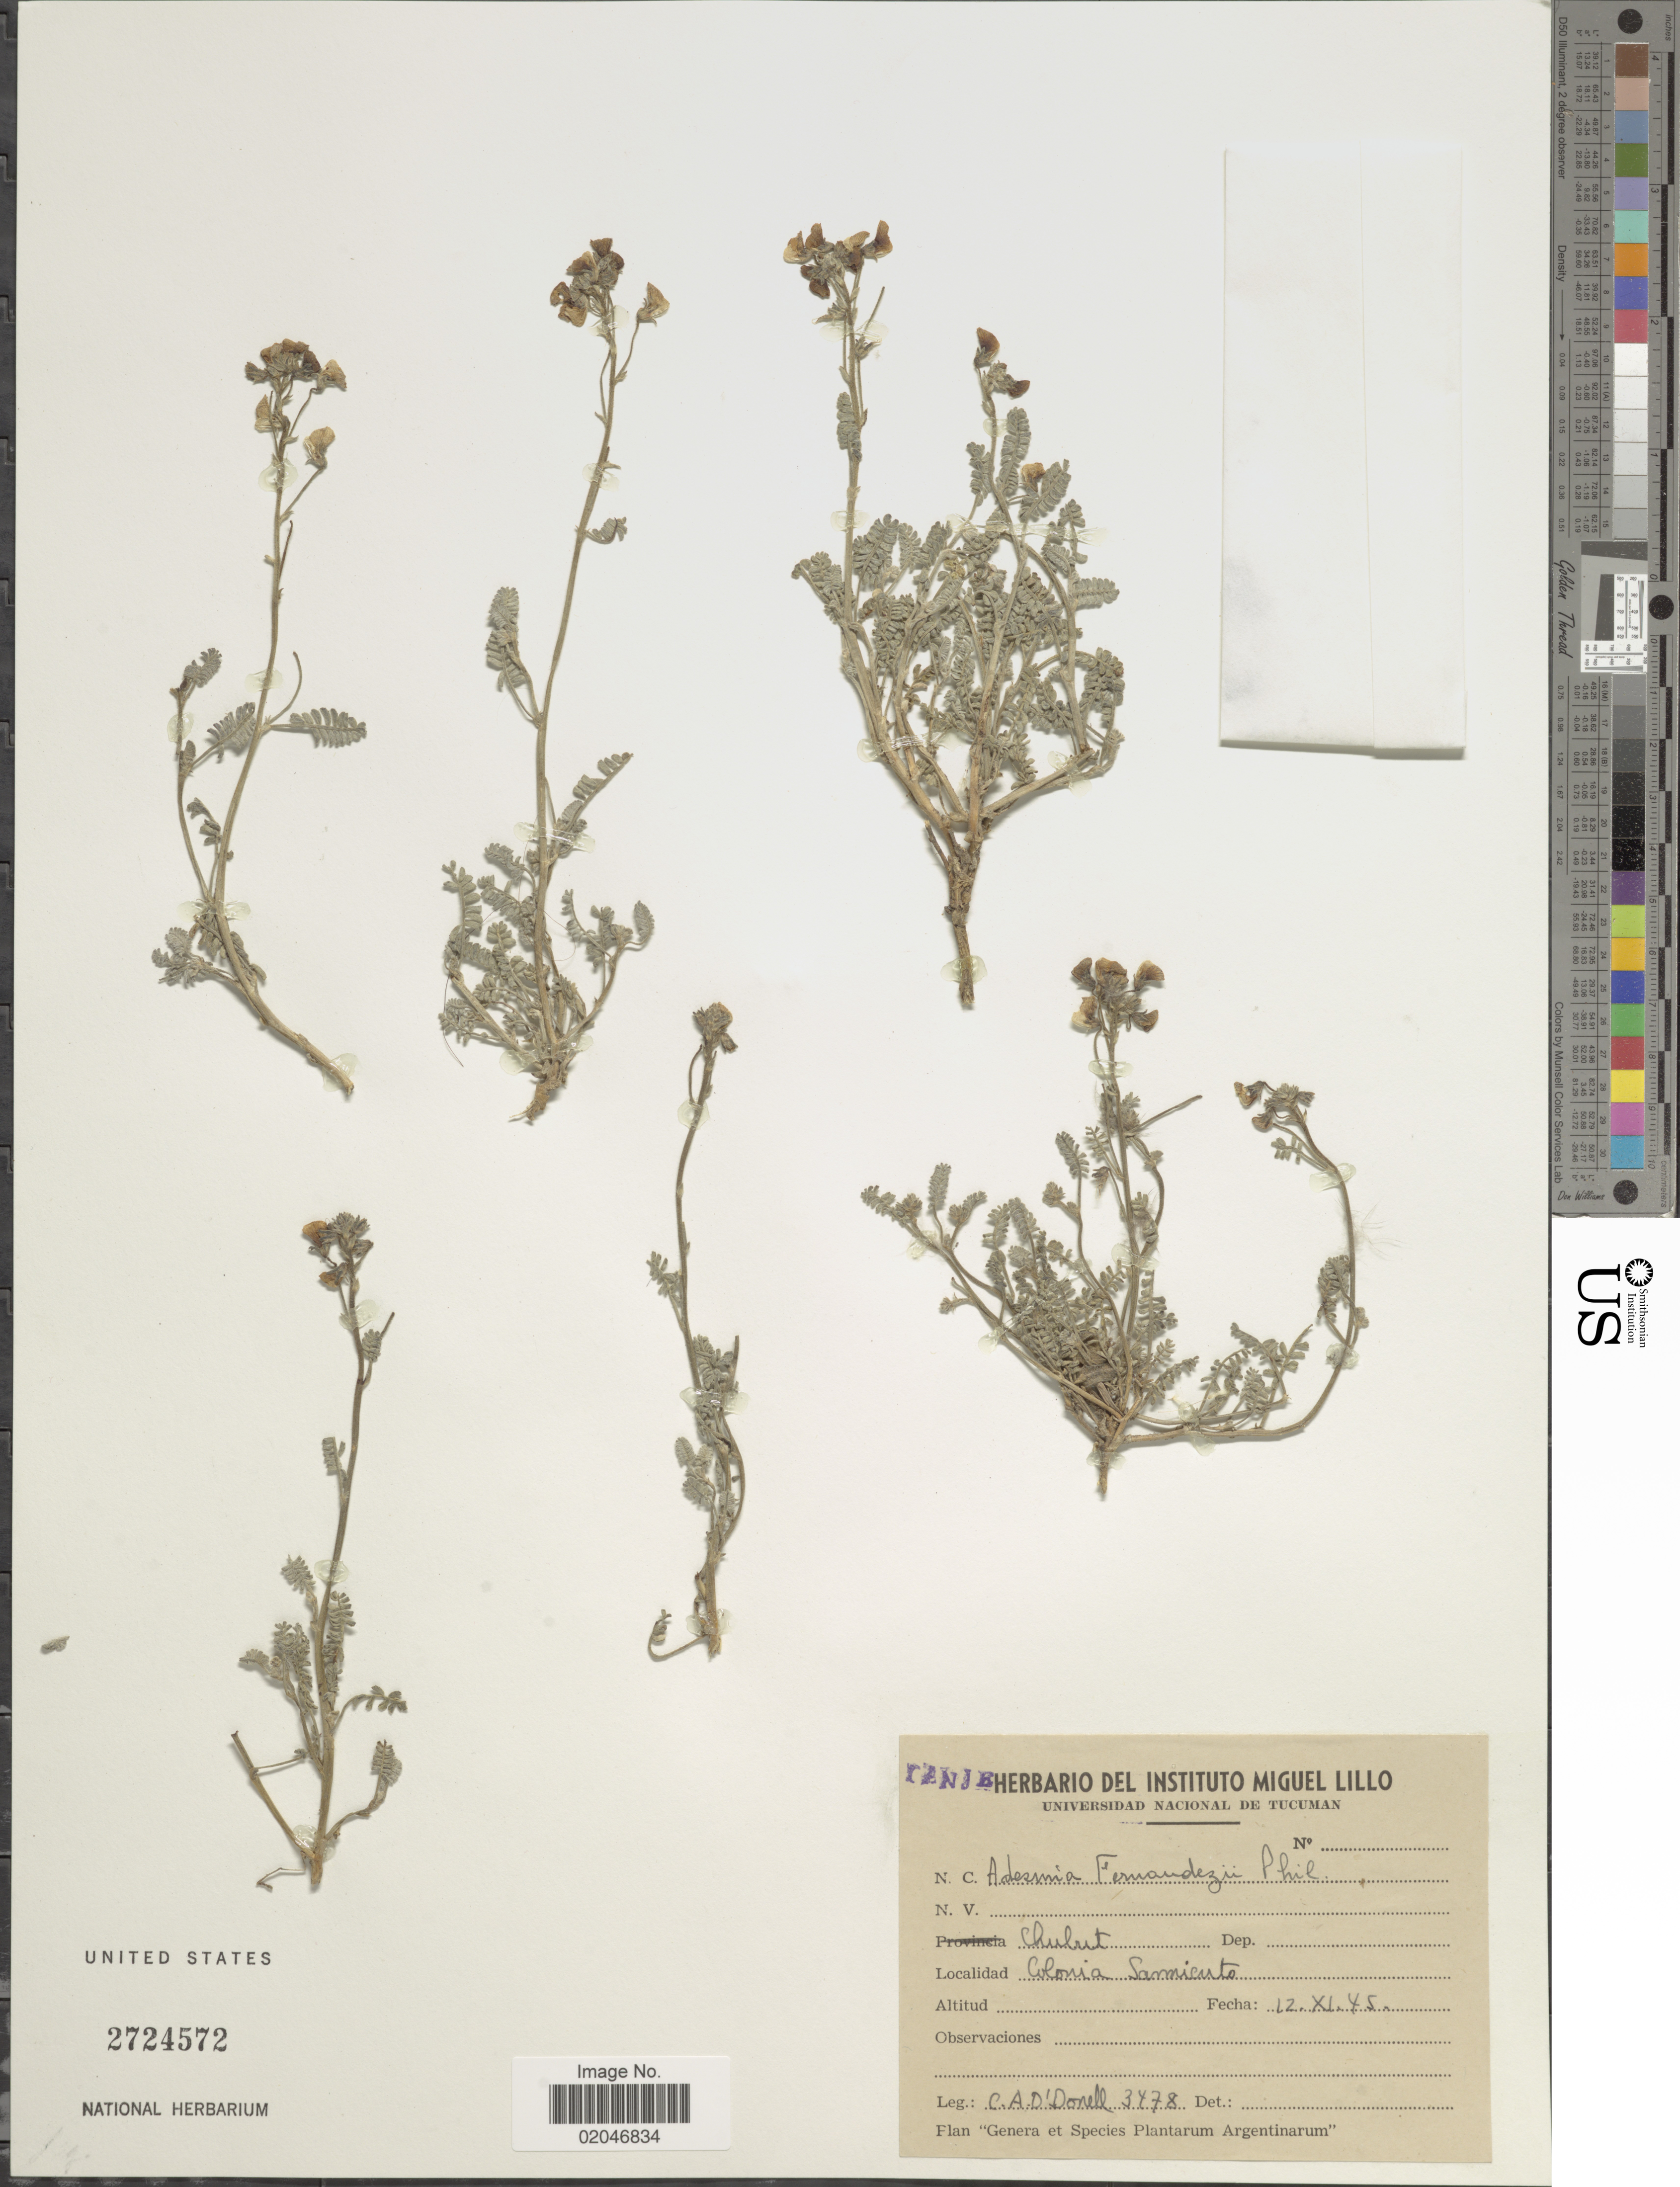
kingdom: Plantae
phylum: Tracheophyta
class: Magnoliopsida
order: Fabales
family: Fabaceae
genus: Adesmia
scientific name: Adesmia corymbosa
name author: Clos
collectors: C. A. O'Donell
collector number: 3478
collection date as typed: Transcribed d/m/y: 12/11/45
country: Argentina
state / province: Chubut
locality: Colonia Sarmiento.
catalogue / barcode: US 2724572